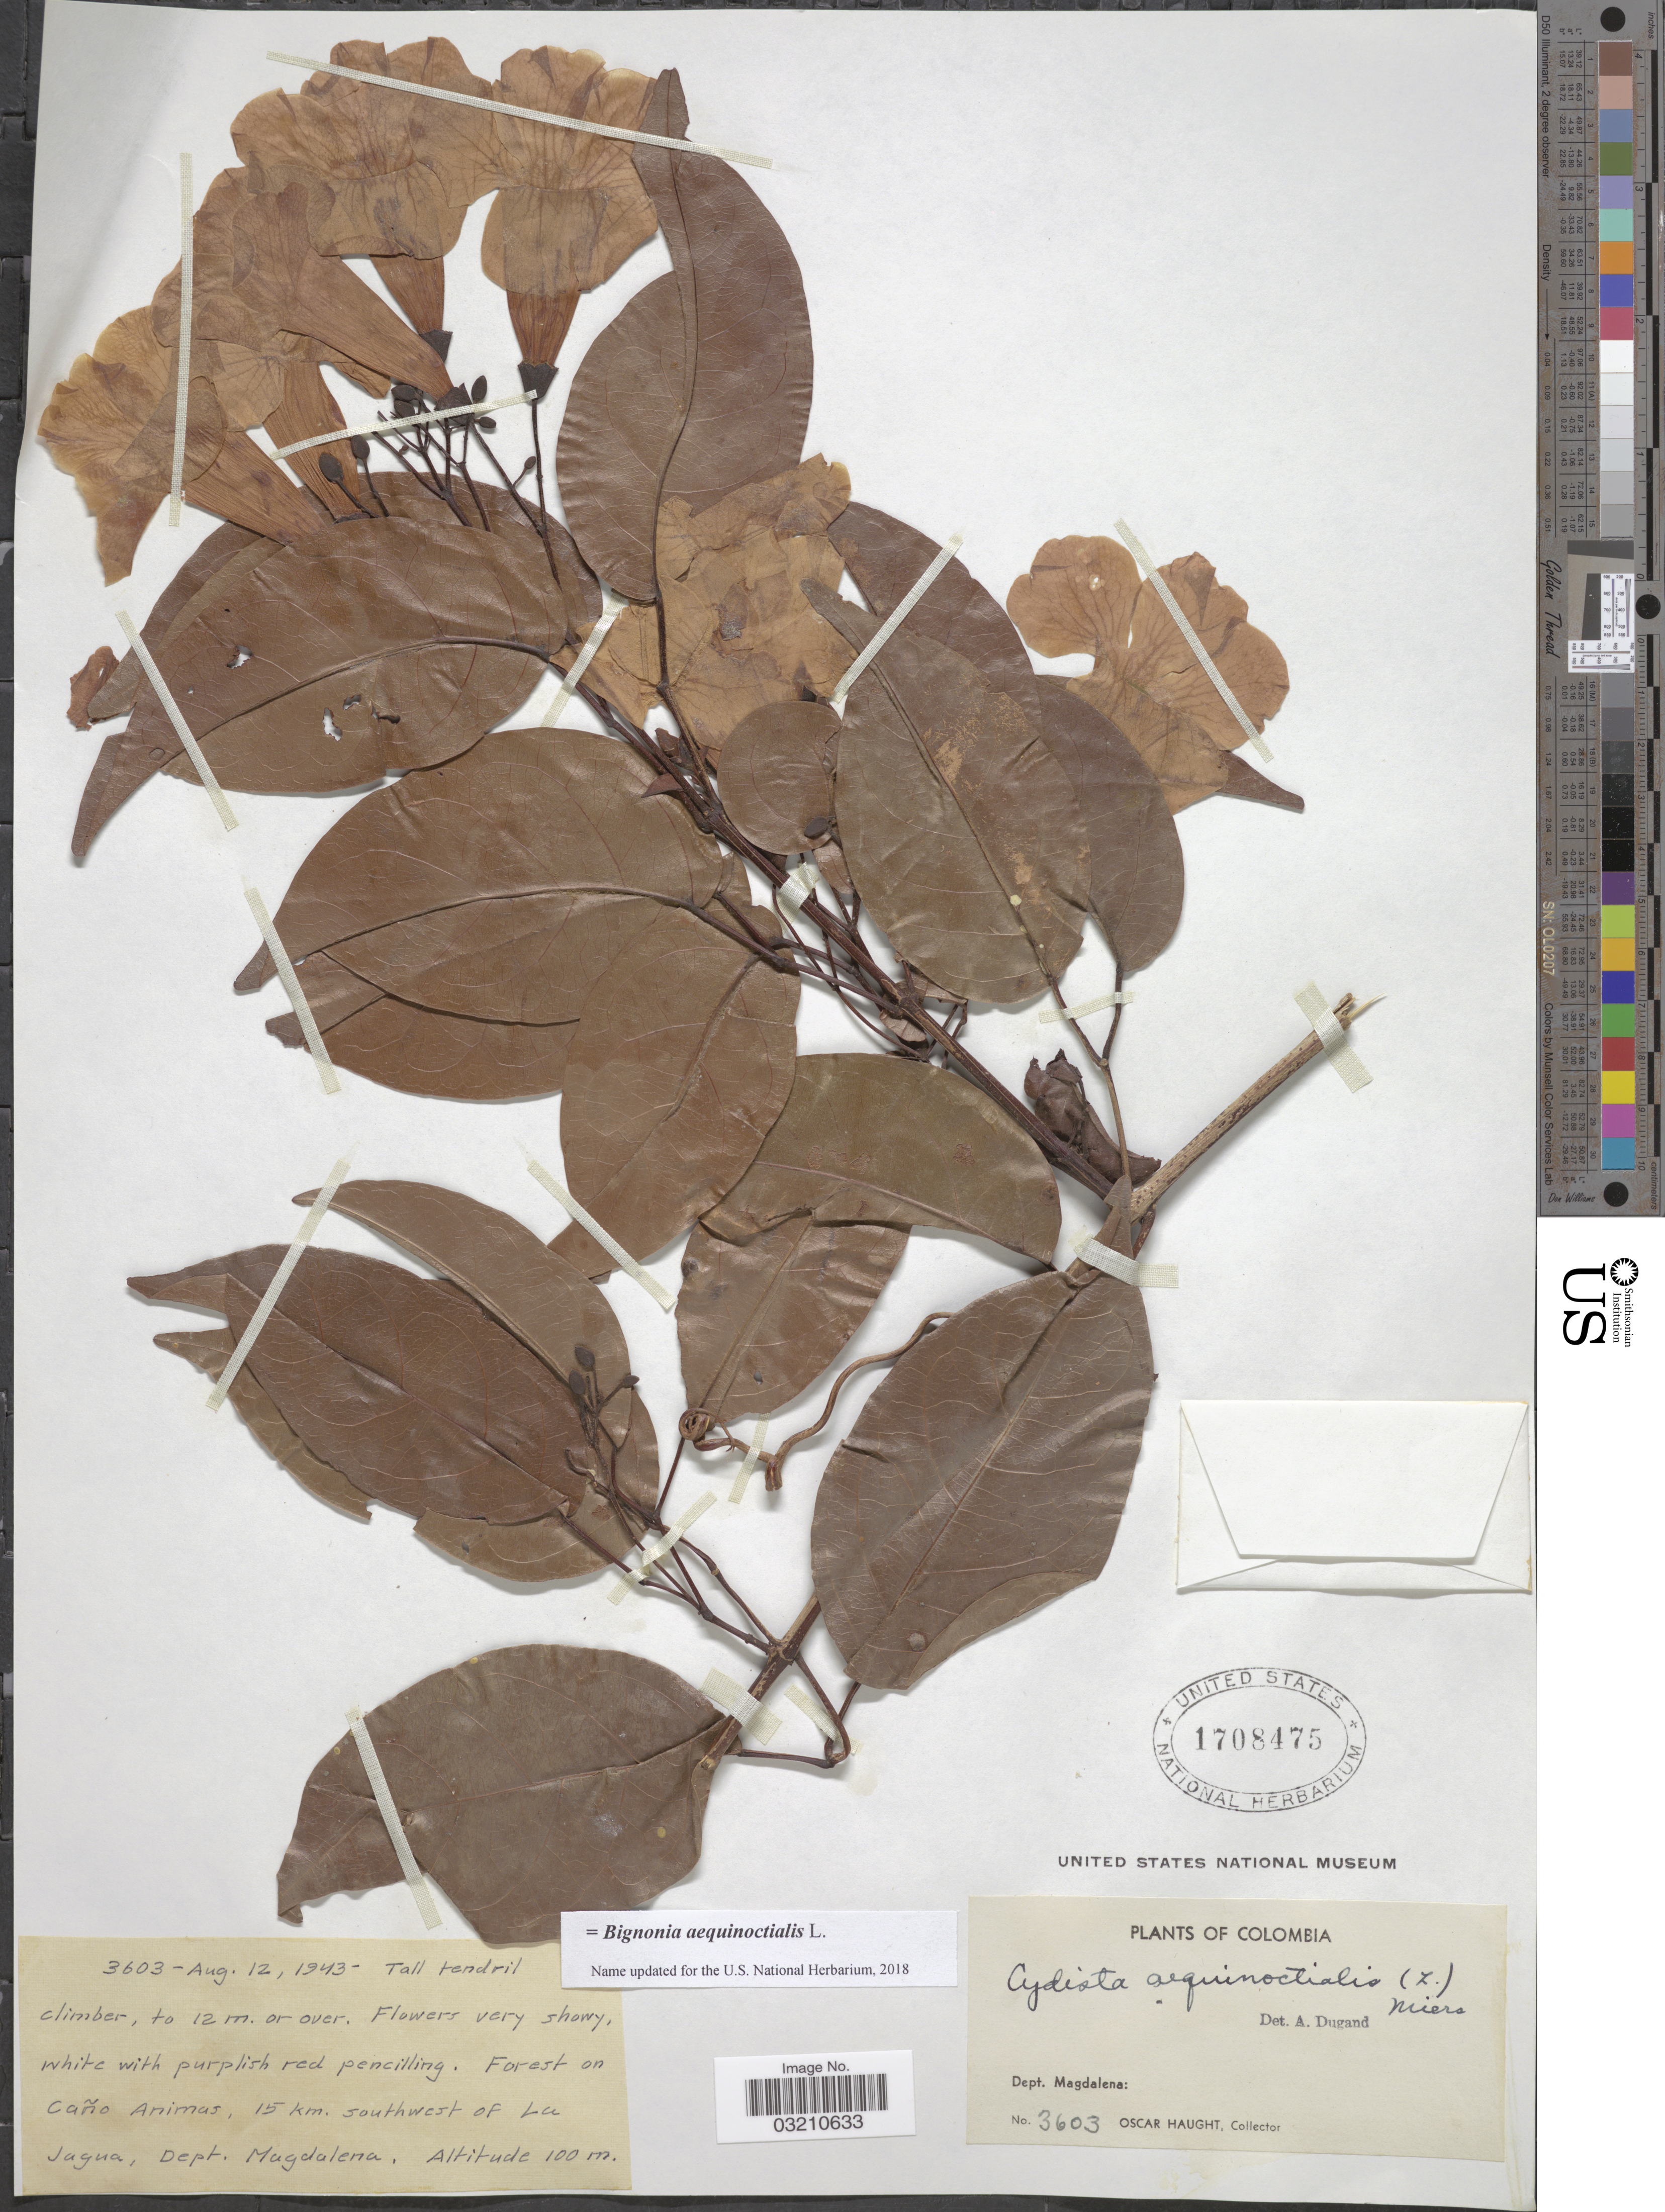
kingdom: Plantae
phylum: Tracheophyta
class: Magnoliopsida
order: Lamiales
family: Bignoniaceae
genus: Bignonia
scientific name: Bignonia aequinoctialis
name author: L.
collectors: O. L. Haught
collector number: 3603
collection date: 1943-08-12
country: Colombia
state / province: Magdalena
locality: Forest on Caño Animas, 15 km. southwest of La Jagua, Dept. Magdalena.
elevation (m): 100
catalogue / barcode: US 1708475